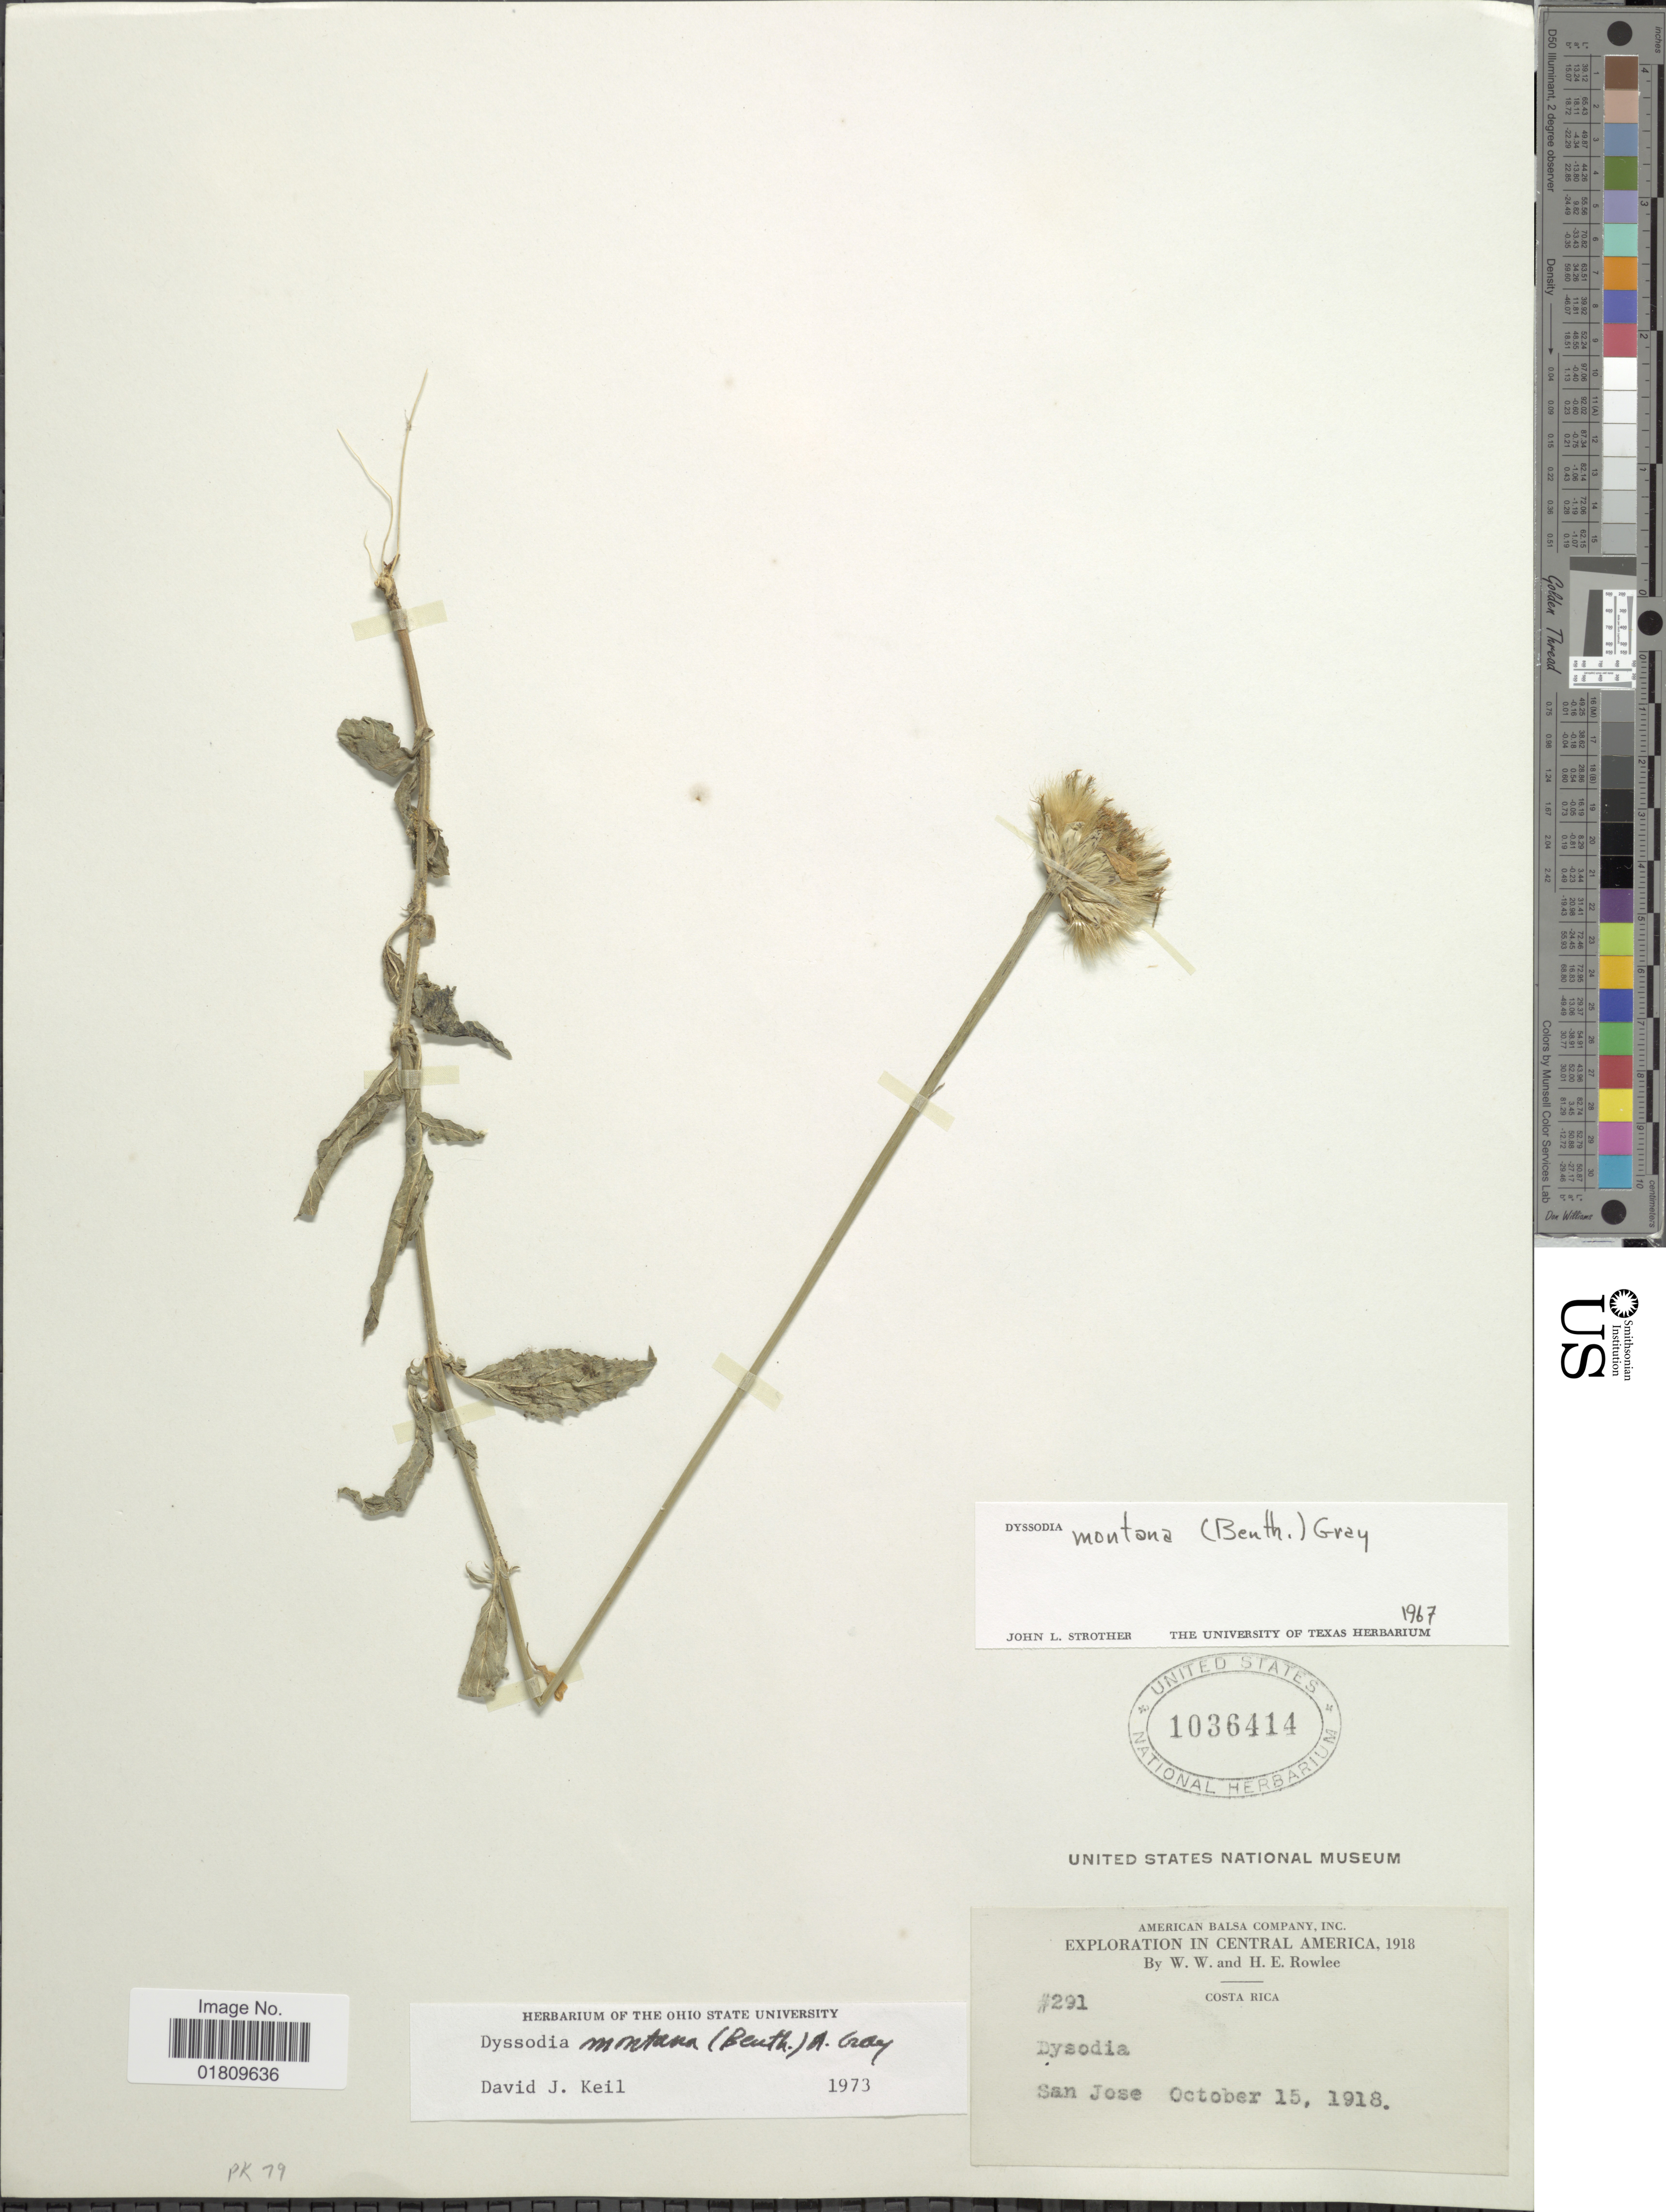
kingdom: Plantae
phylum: Tracheophyta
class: Magnoliopsida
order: Asterales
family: Asteraceae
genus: Dyssodia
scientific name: Dyssodia montana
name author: (Benth.) A. Gray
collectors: W. W. Rowlee & H. E. Rowlee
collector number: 291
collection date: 1918-10-15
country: Costa Rica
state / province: San José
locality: Central America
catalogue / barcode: US 1036414